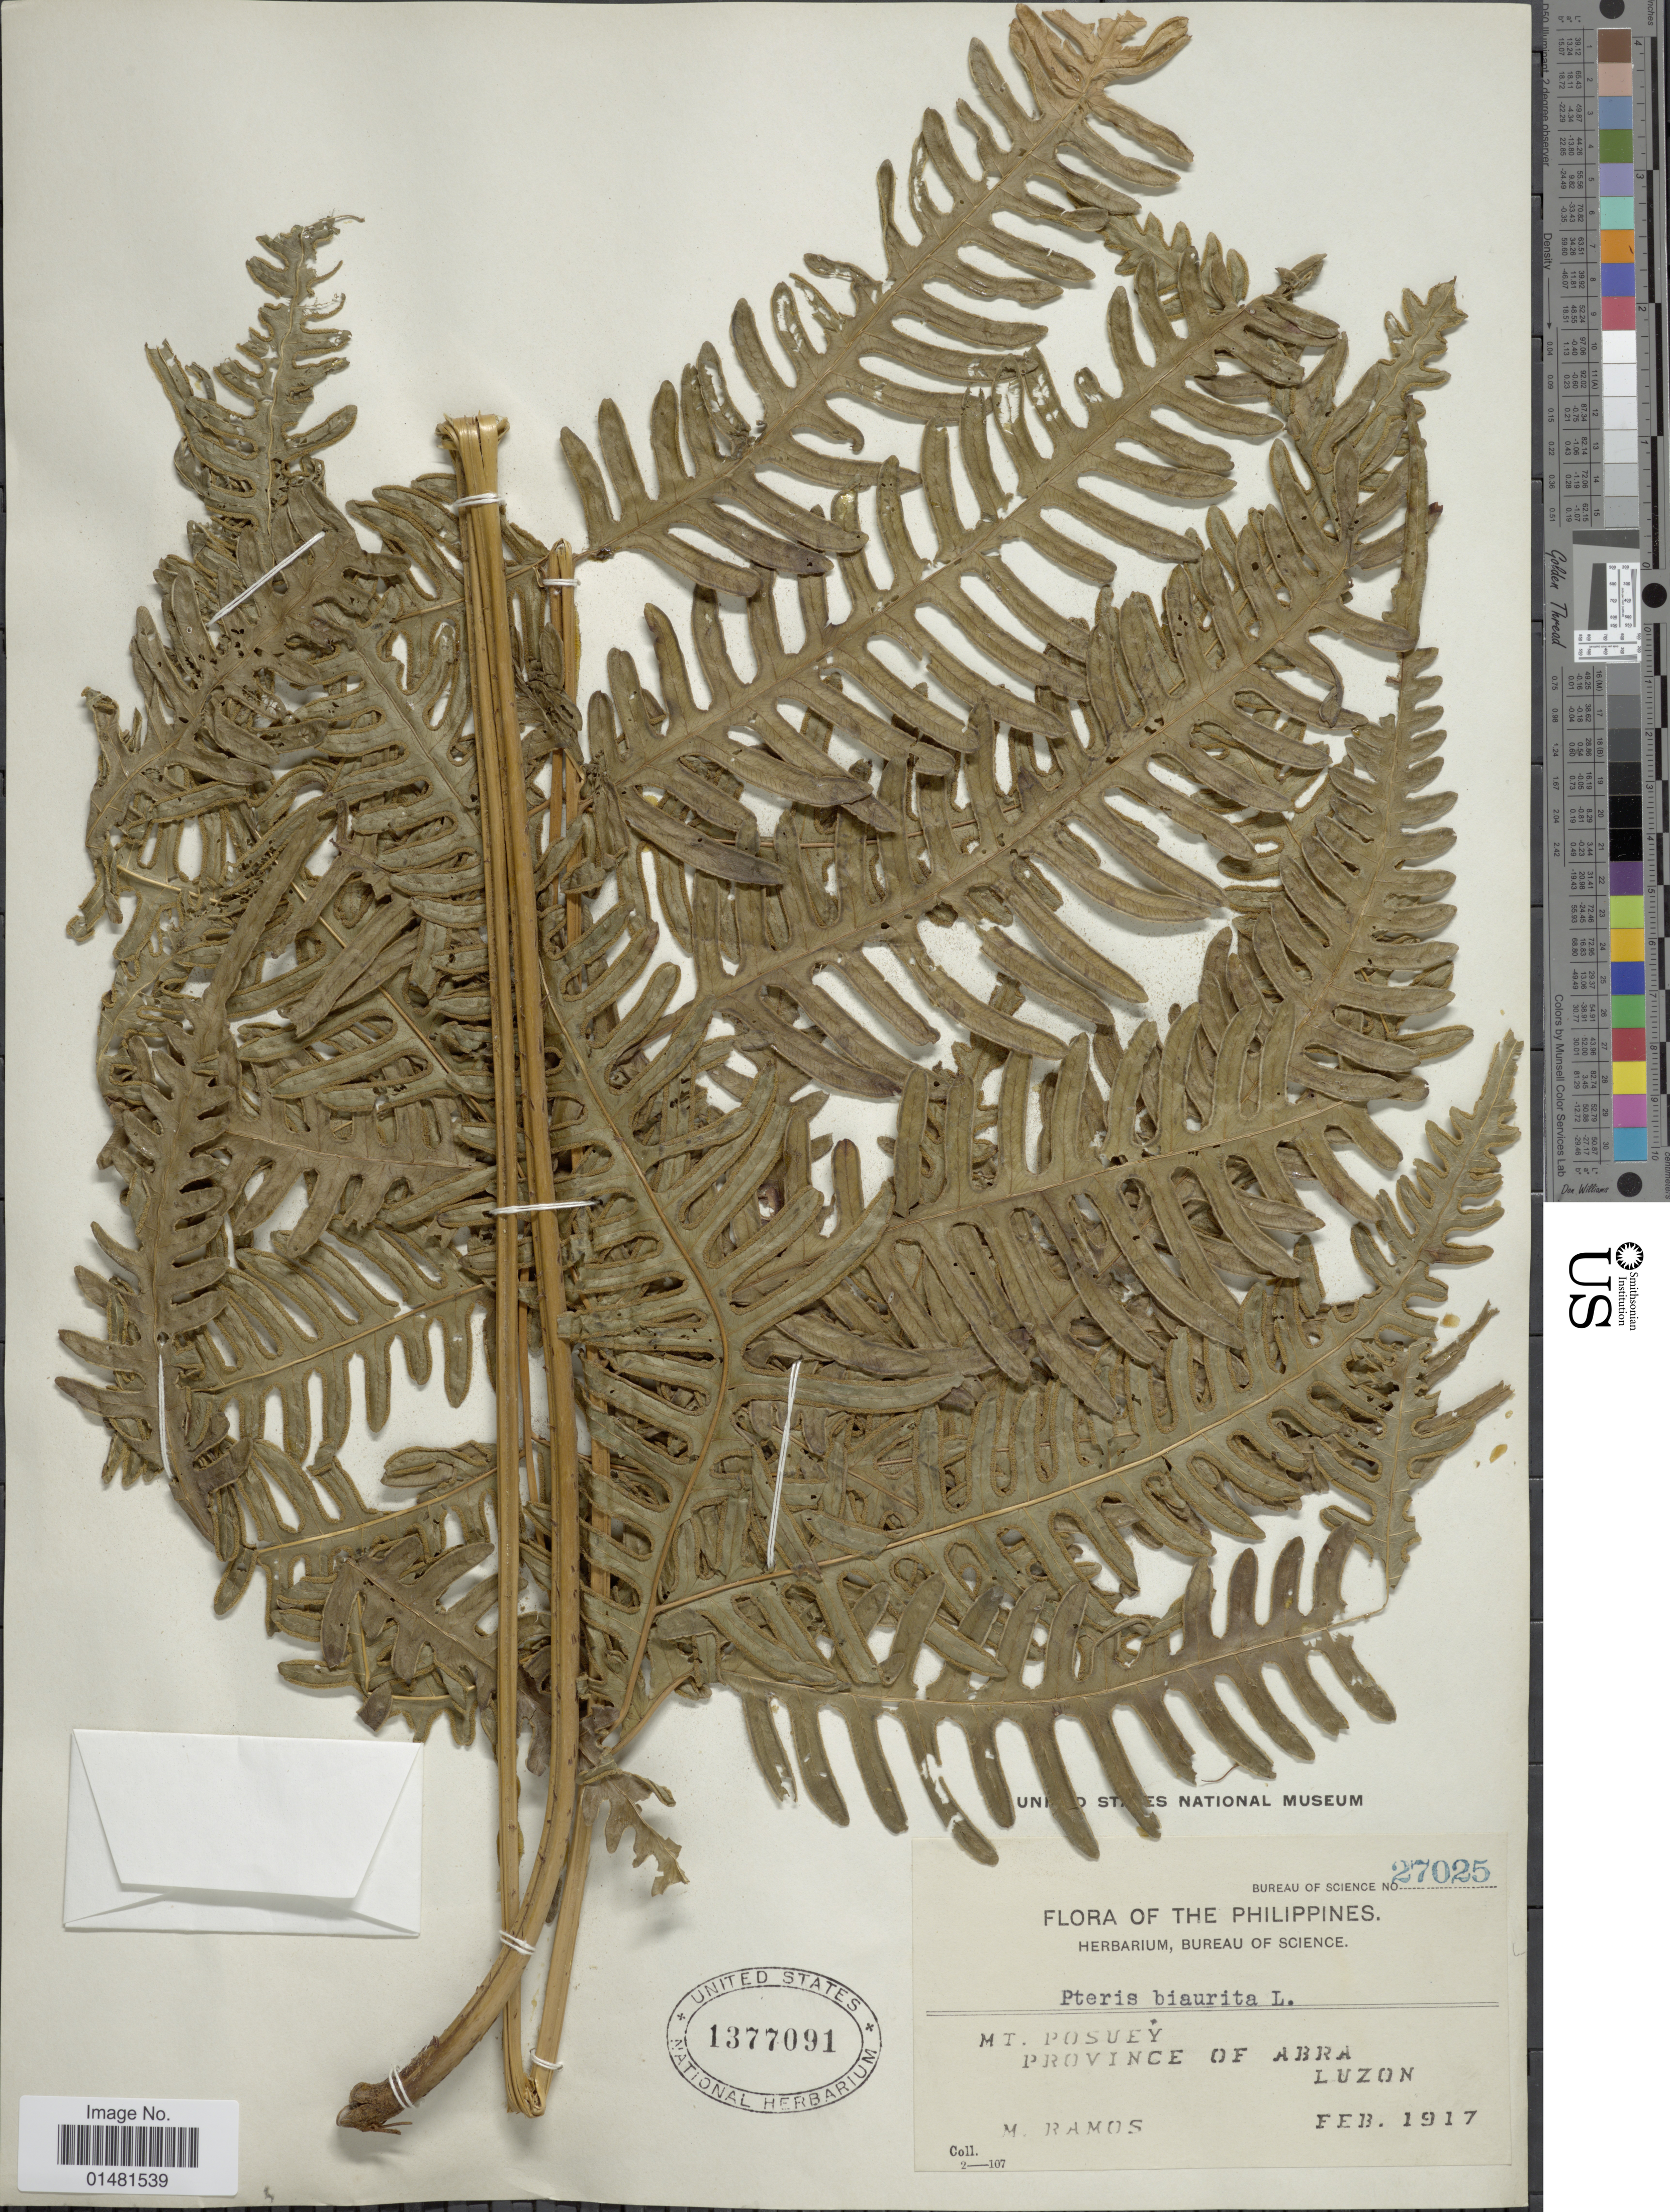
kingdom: Plantae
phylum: Tracheophyta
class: Polypodiopsida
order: Polypodiales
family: Pteridaceae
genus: Pteris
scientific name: Pteris biaurita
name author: L.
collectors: M. Ramos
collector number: Bureau of Science 27025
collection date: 1917-02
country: Philippines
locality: Mt. Posuey, Province of Abra, Luzon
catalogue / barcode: US 1377091